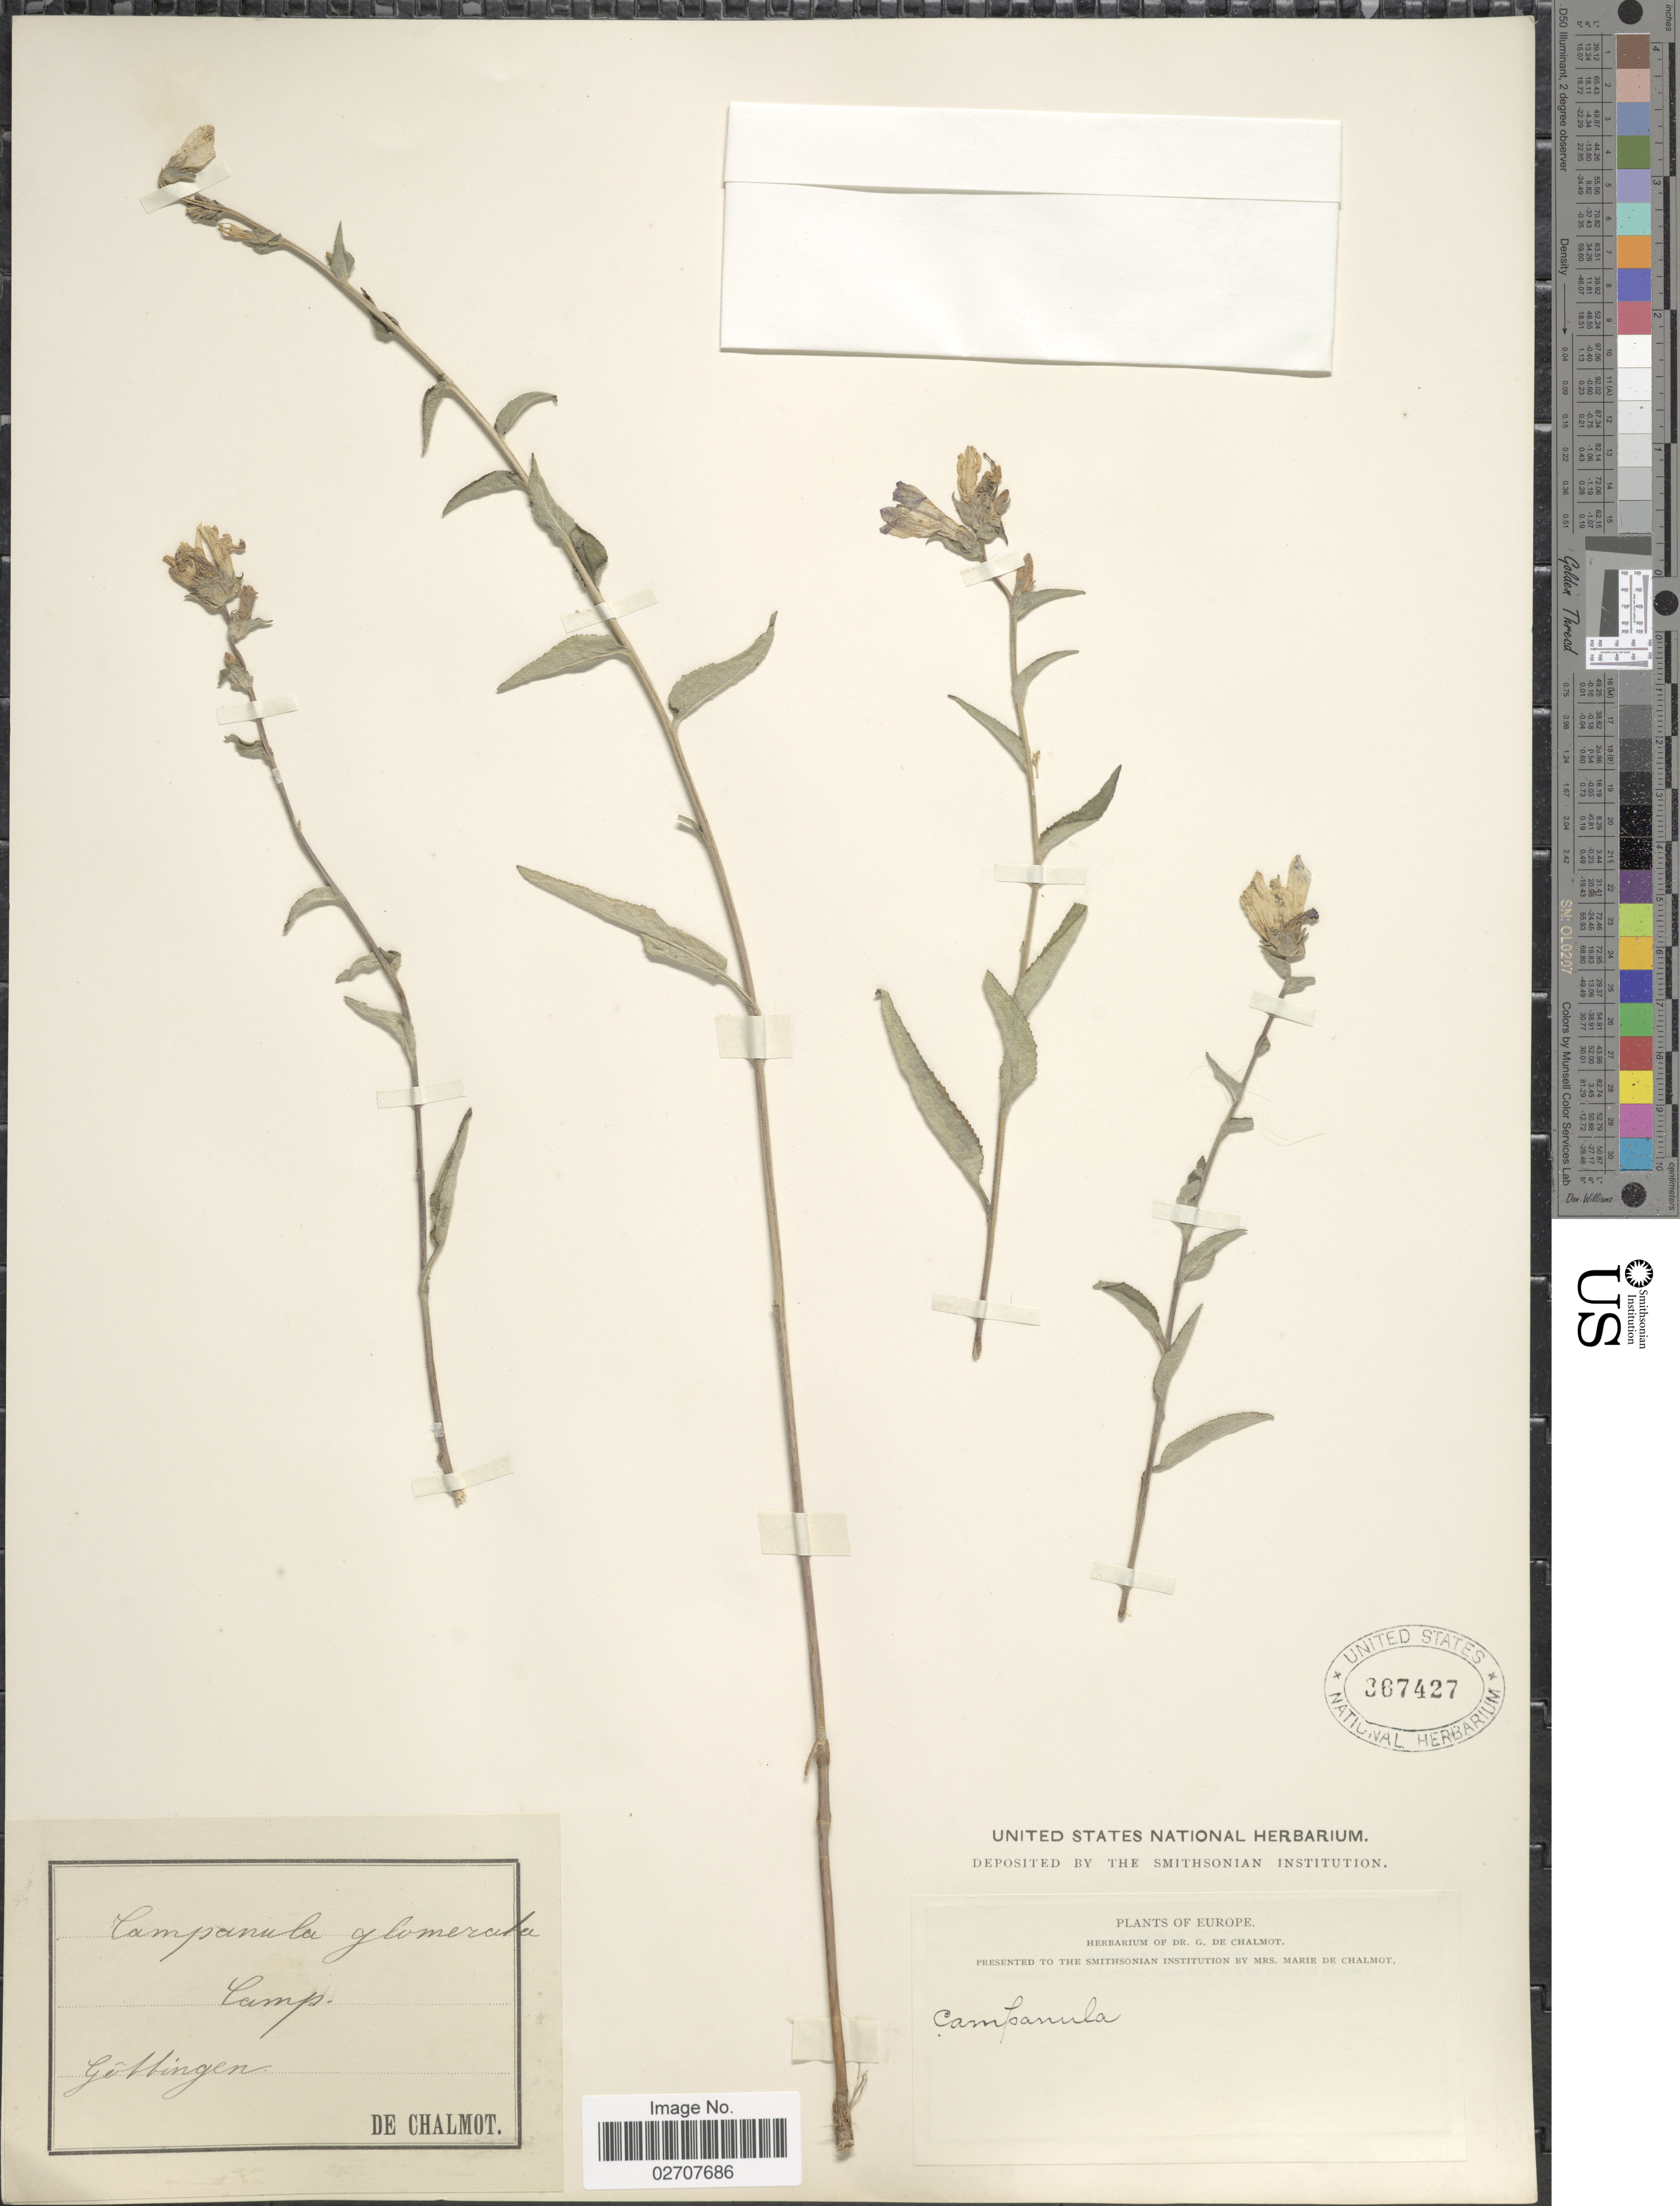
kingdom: Plantae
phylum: Tracheophyta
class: Magnoliopsida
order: Asterales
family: Campanulaceae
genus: Campanula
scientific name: Campanula glomerata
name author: L.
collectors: G. de Chalmot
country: Germany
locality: Göttingen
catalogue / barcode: US 367427